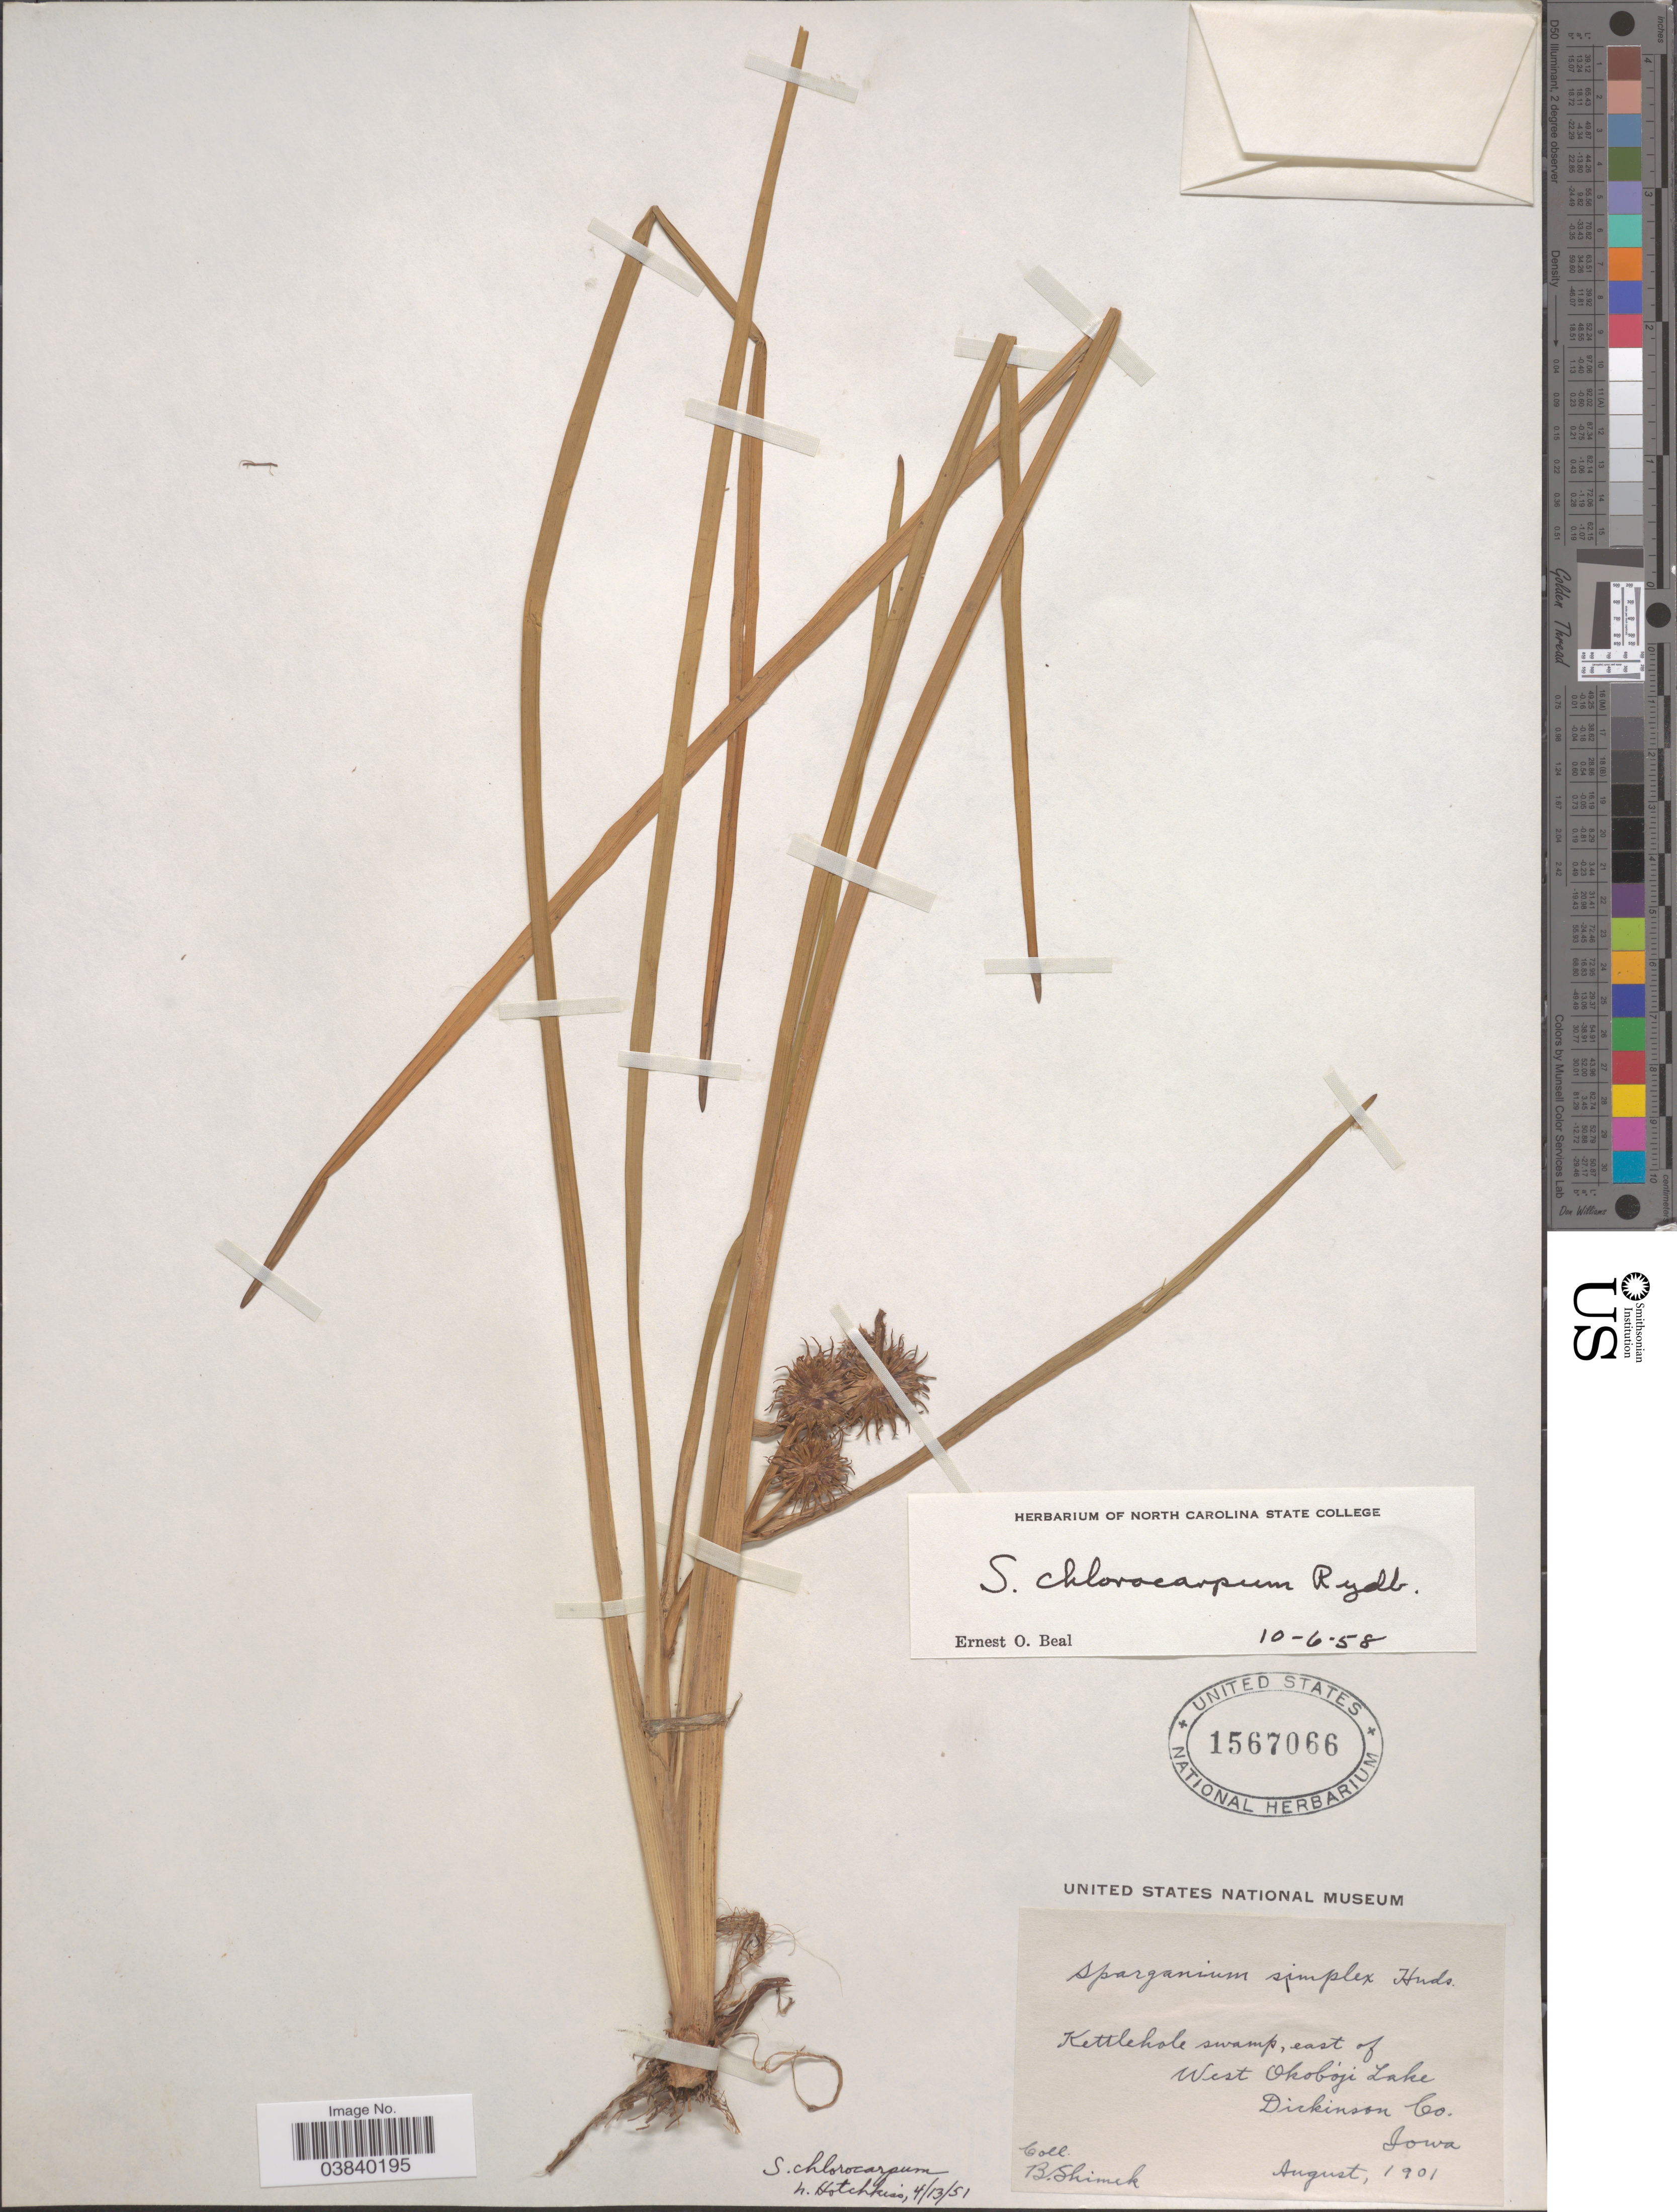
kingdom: Plantae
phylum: Tracheophyta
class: Liliopsida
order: Poales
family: Typhaceae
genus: Sparganium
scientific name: Sparganium chlorocarpum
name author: Rydb.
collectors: B. Schimek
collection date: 1901-08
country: United States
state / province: Iowa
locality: Kettlehole swamp, east of West Okoji Lake, Dickinson Co.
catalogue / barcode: US 1567066